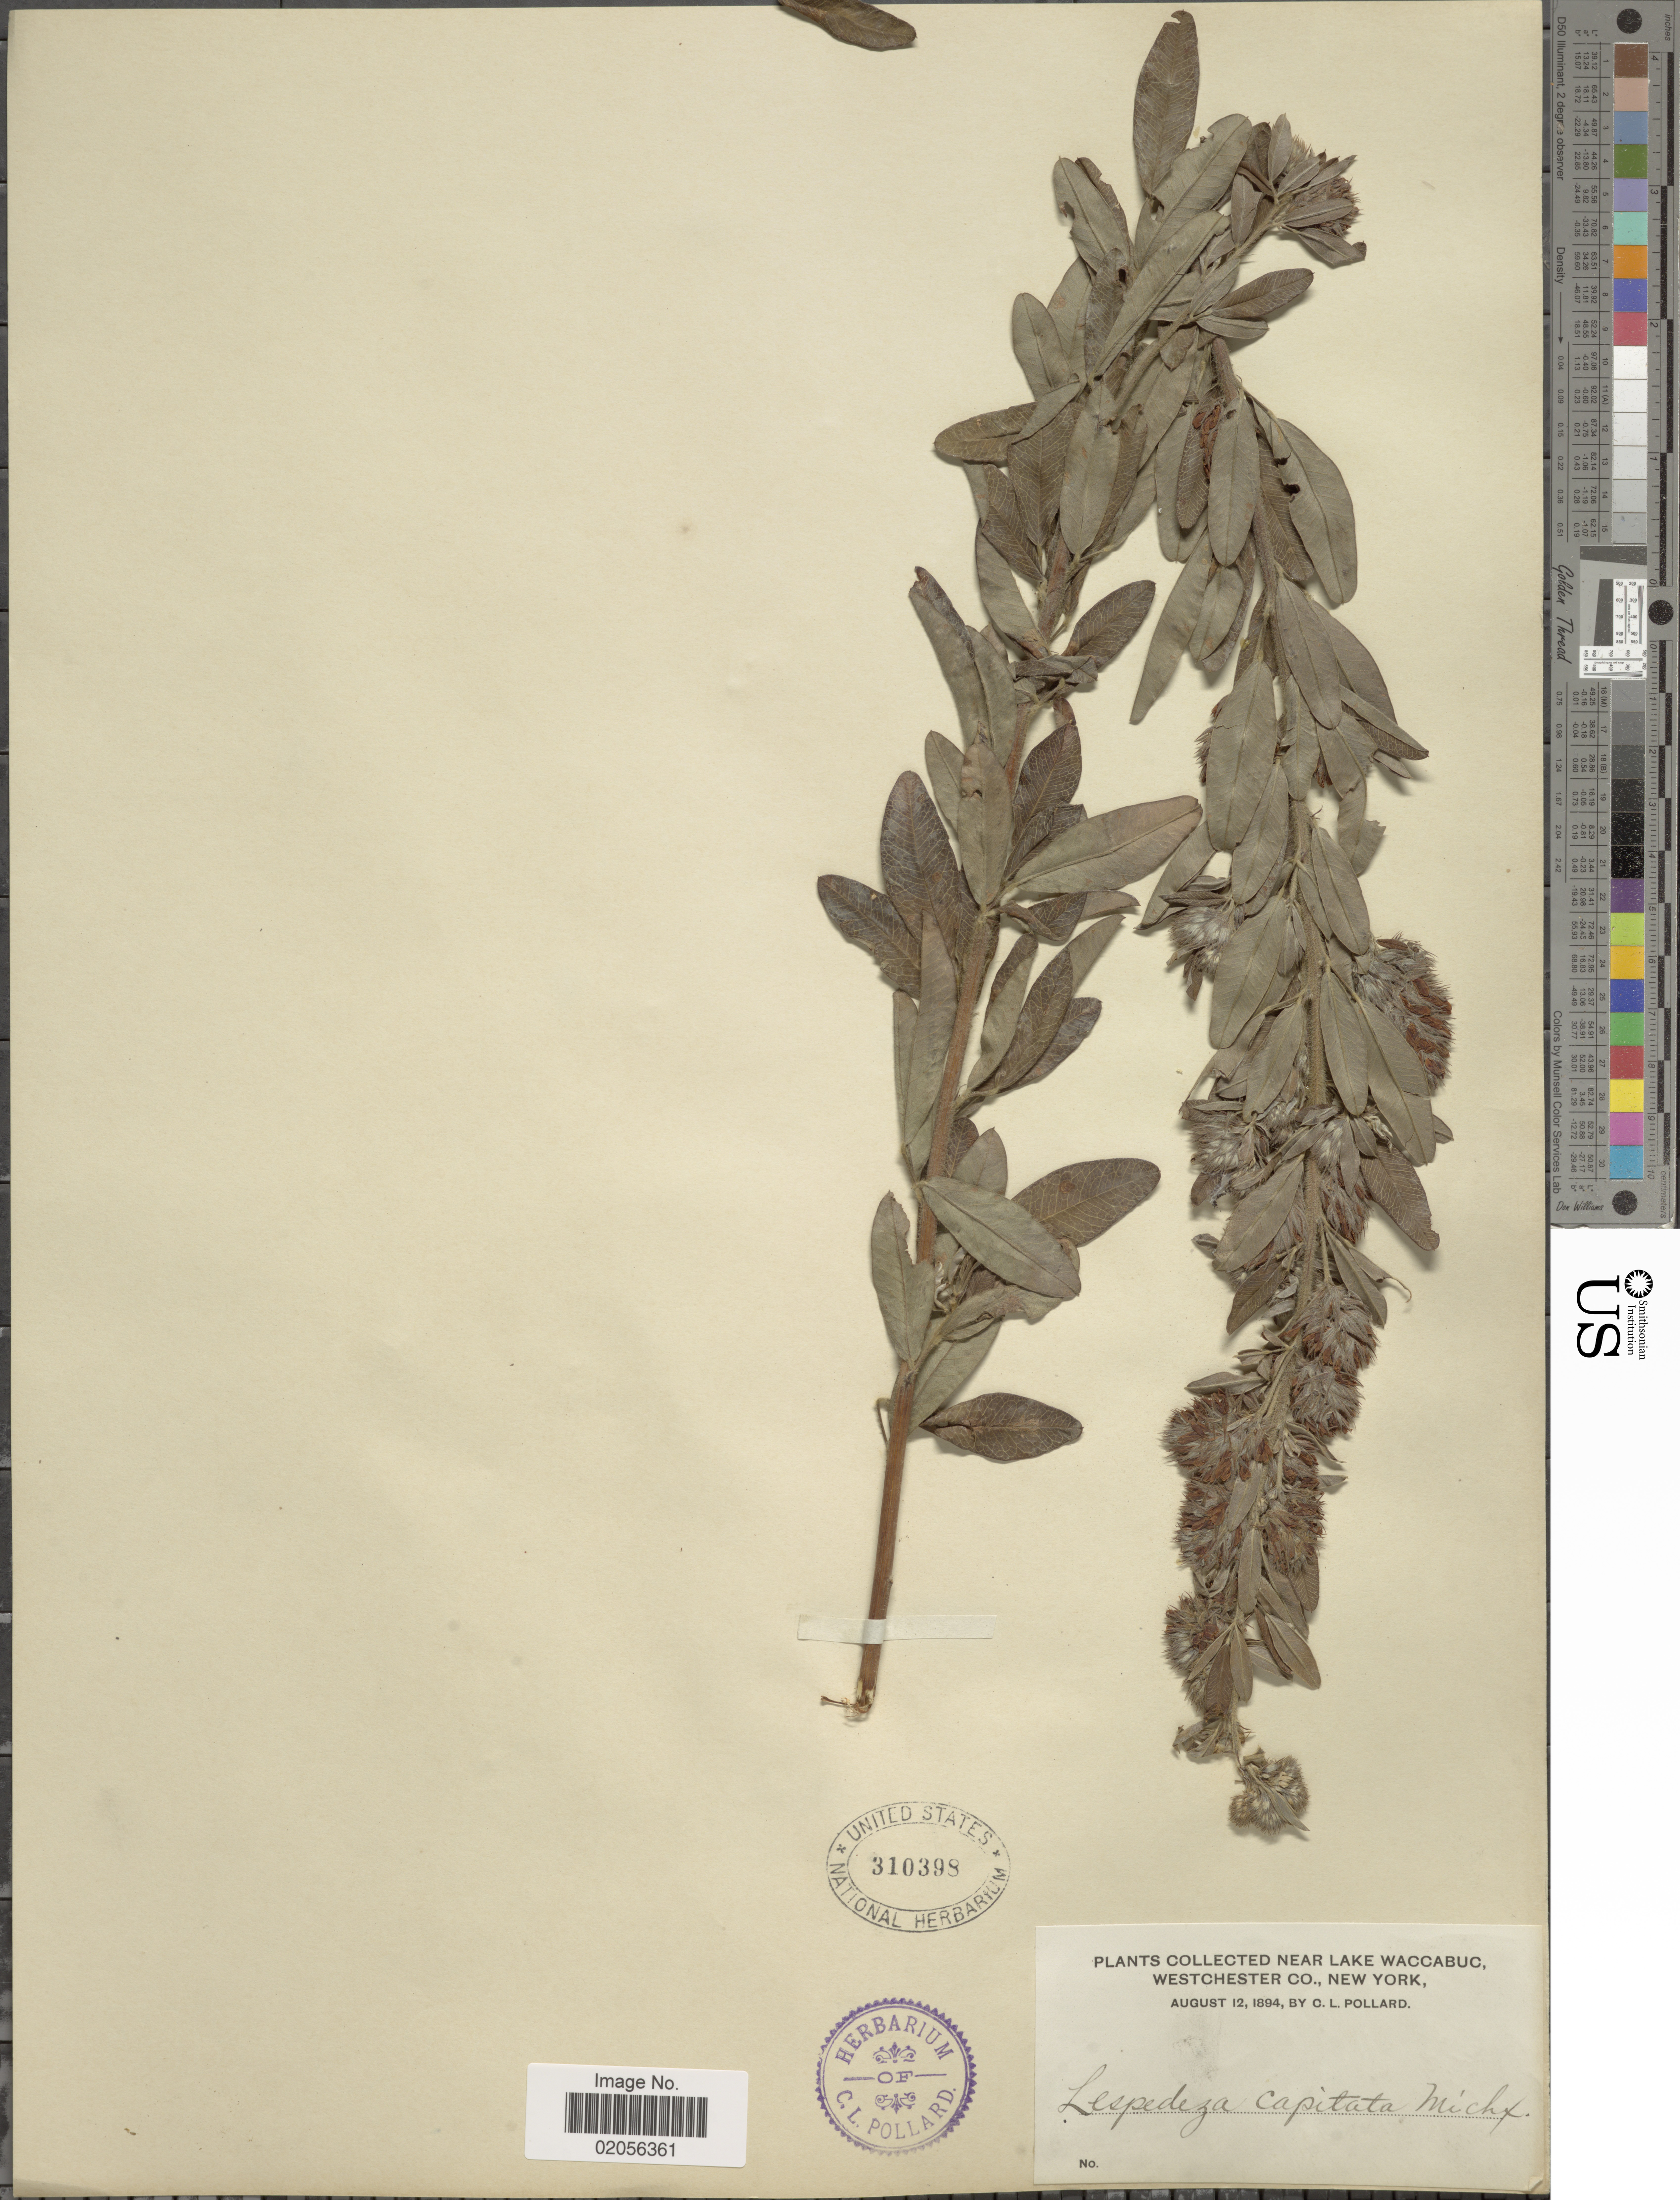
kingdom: Plantae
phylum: Tracheophyta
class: Magnoliopsida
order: Fabales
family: Fabaceae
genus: Lespedeza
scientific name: Lespedeza capitata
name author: Michx.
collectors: C. L. Pollard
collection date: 1894-08-12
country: United States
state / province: New York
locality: Near Lake Waccabuc, Westchester Co.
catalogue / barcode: US 310398